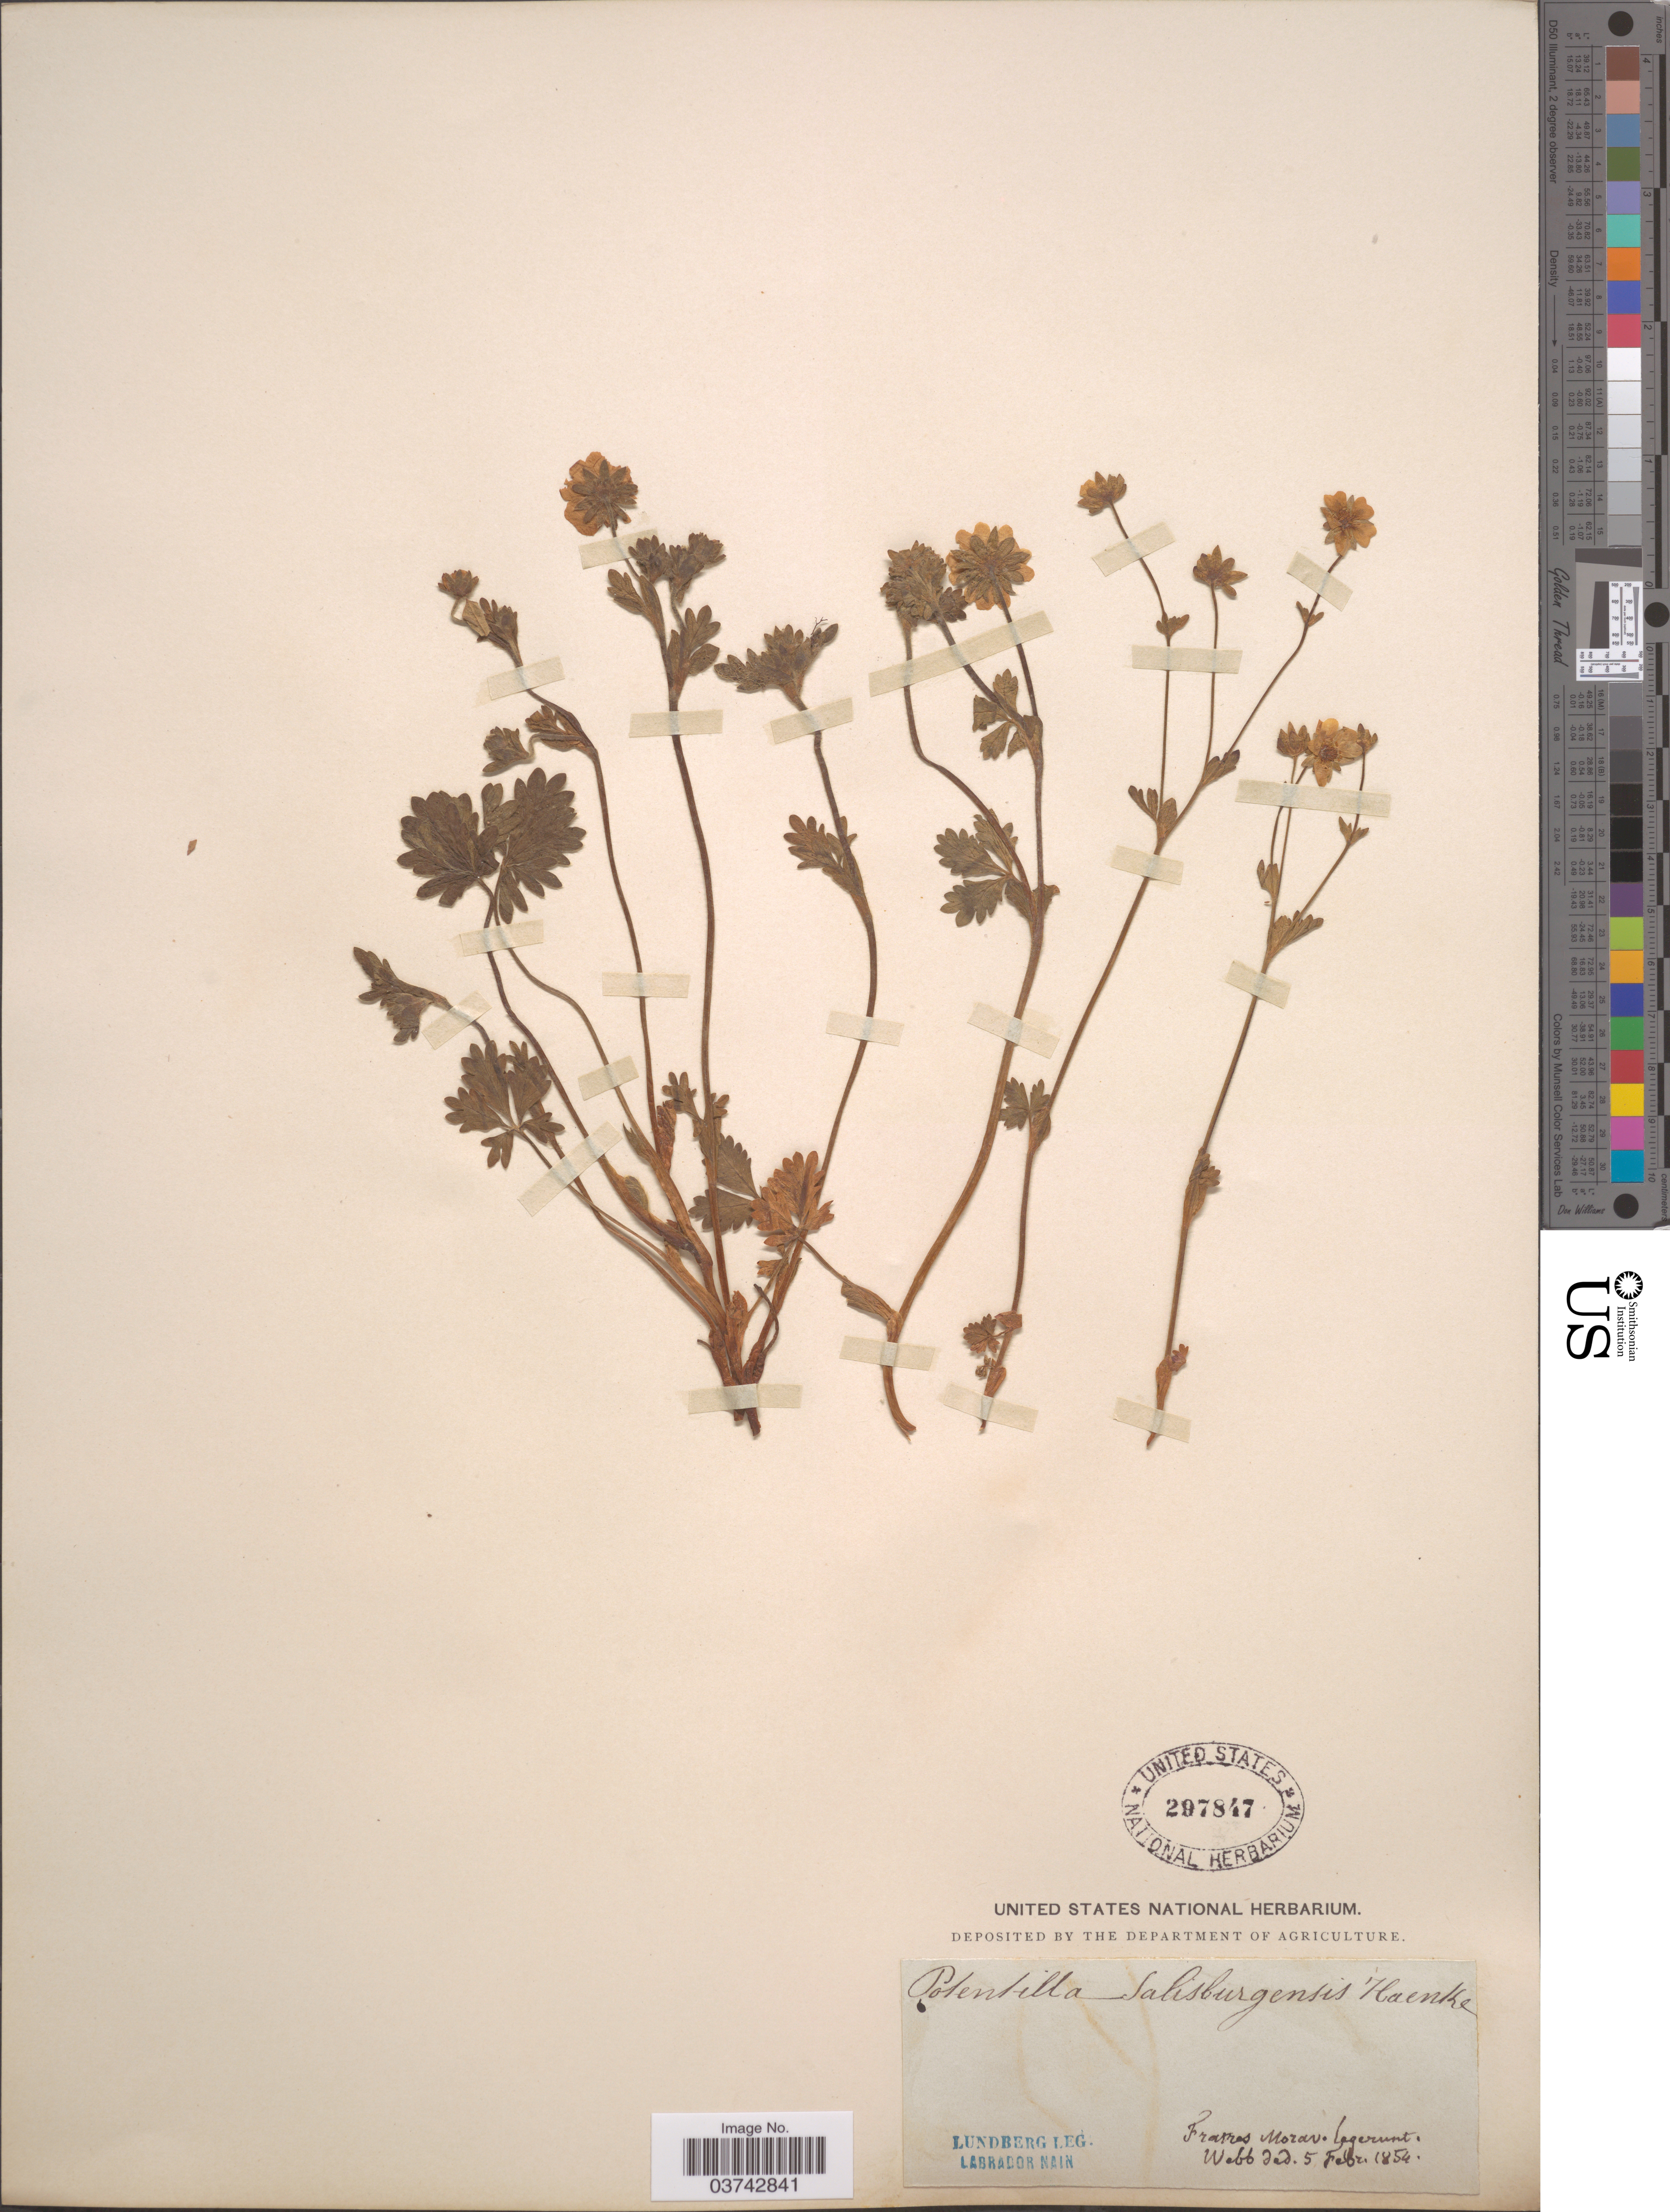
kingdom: Plantae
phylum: Tracheophyta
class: Magnoliopsida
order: Rosales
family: Rosaceae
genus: Potentilla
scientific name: Potentilla salisburgensis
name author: Haenke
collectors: Lundberg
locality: Frames Morav, Legerunt, Webb. [interpreted]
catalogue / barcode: US 297847